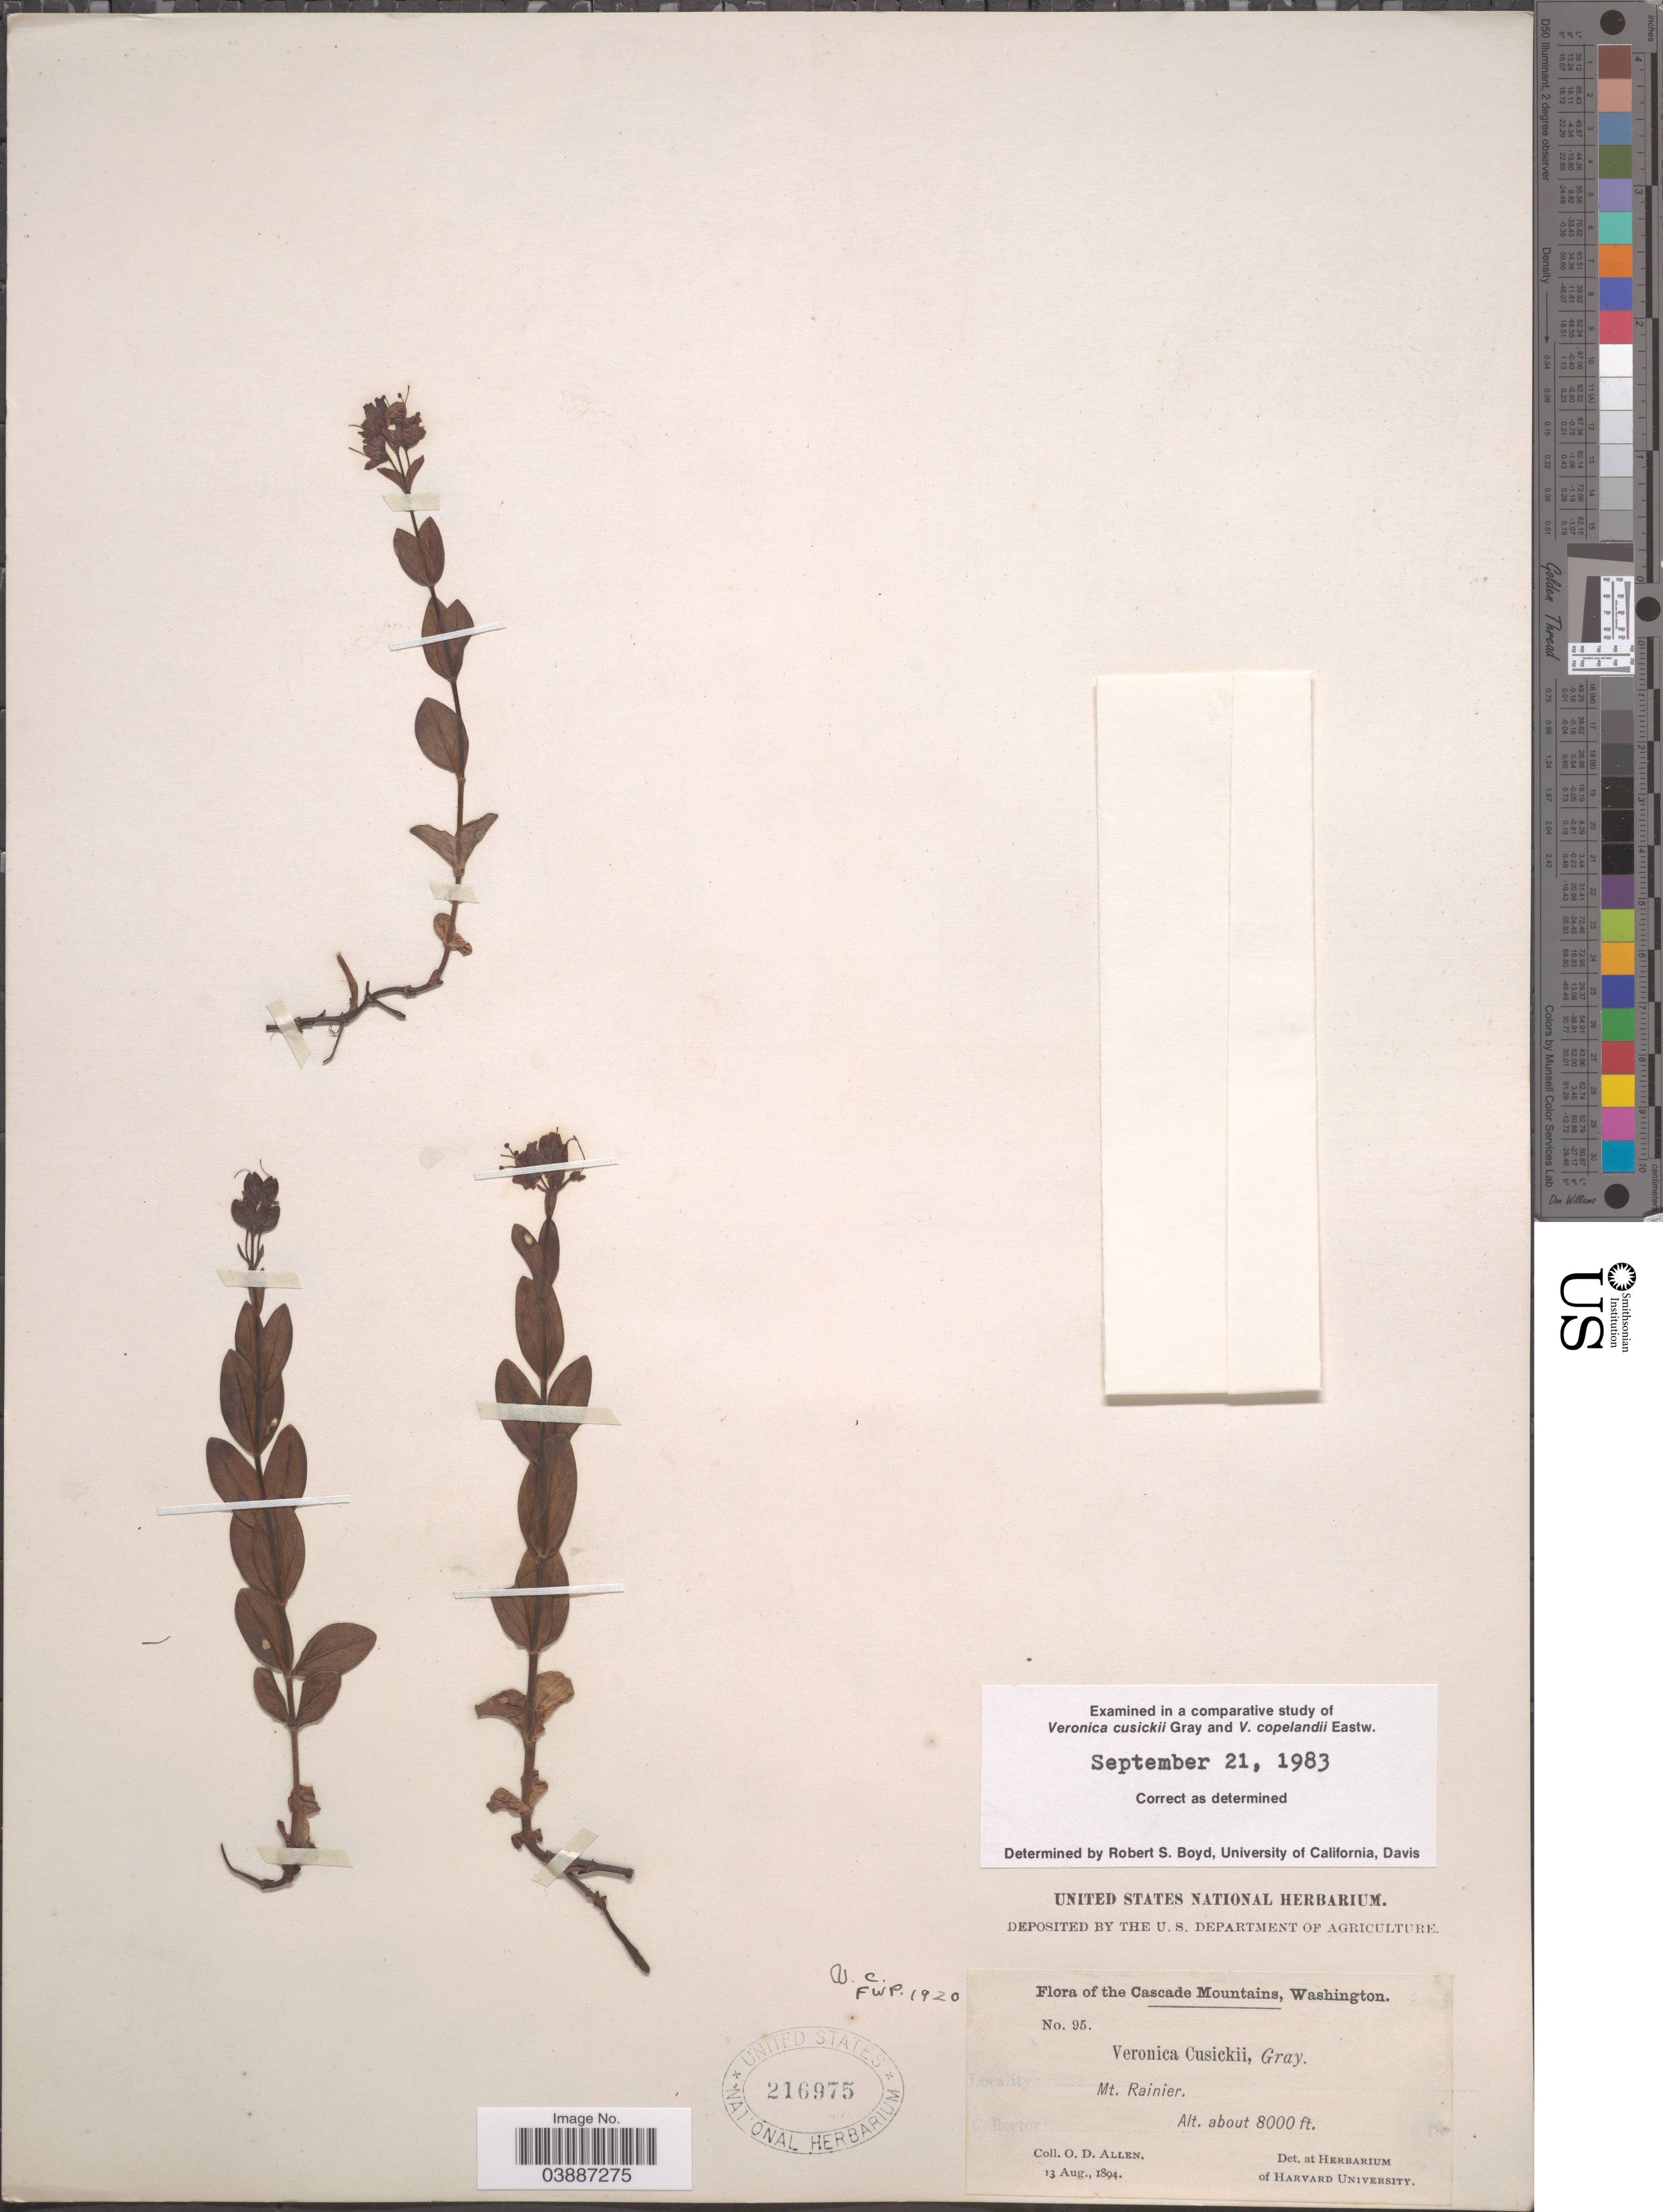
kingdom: Plantae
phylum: Tracheophyta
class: Magnoliopsida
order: Lamiales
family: Plantaginaceae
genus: Veronica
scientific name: Veronica cusickii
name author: A. Gray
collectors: O. D. Allen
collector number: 95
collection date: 1894-08-13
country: United States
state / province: Washington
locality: The Cascade Mountains. Mt. Rainier.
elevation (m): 2438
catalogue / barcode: US 216975